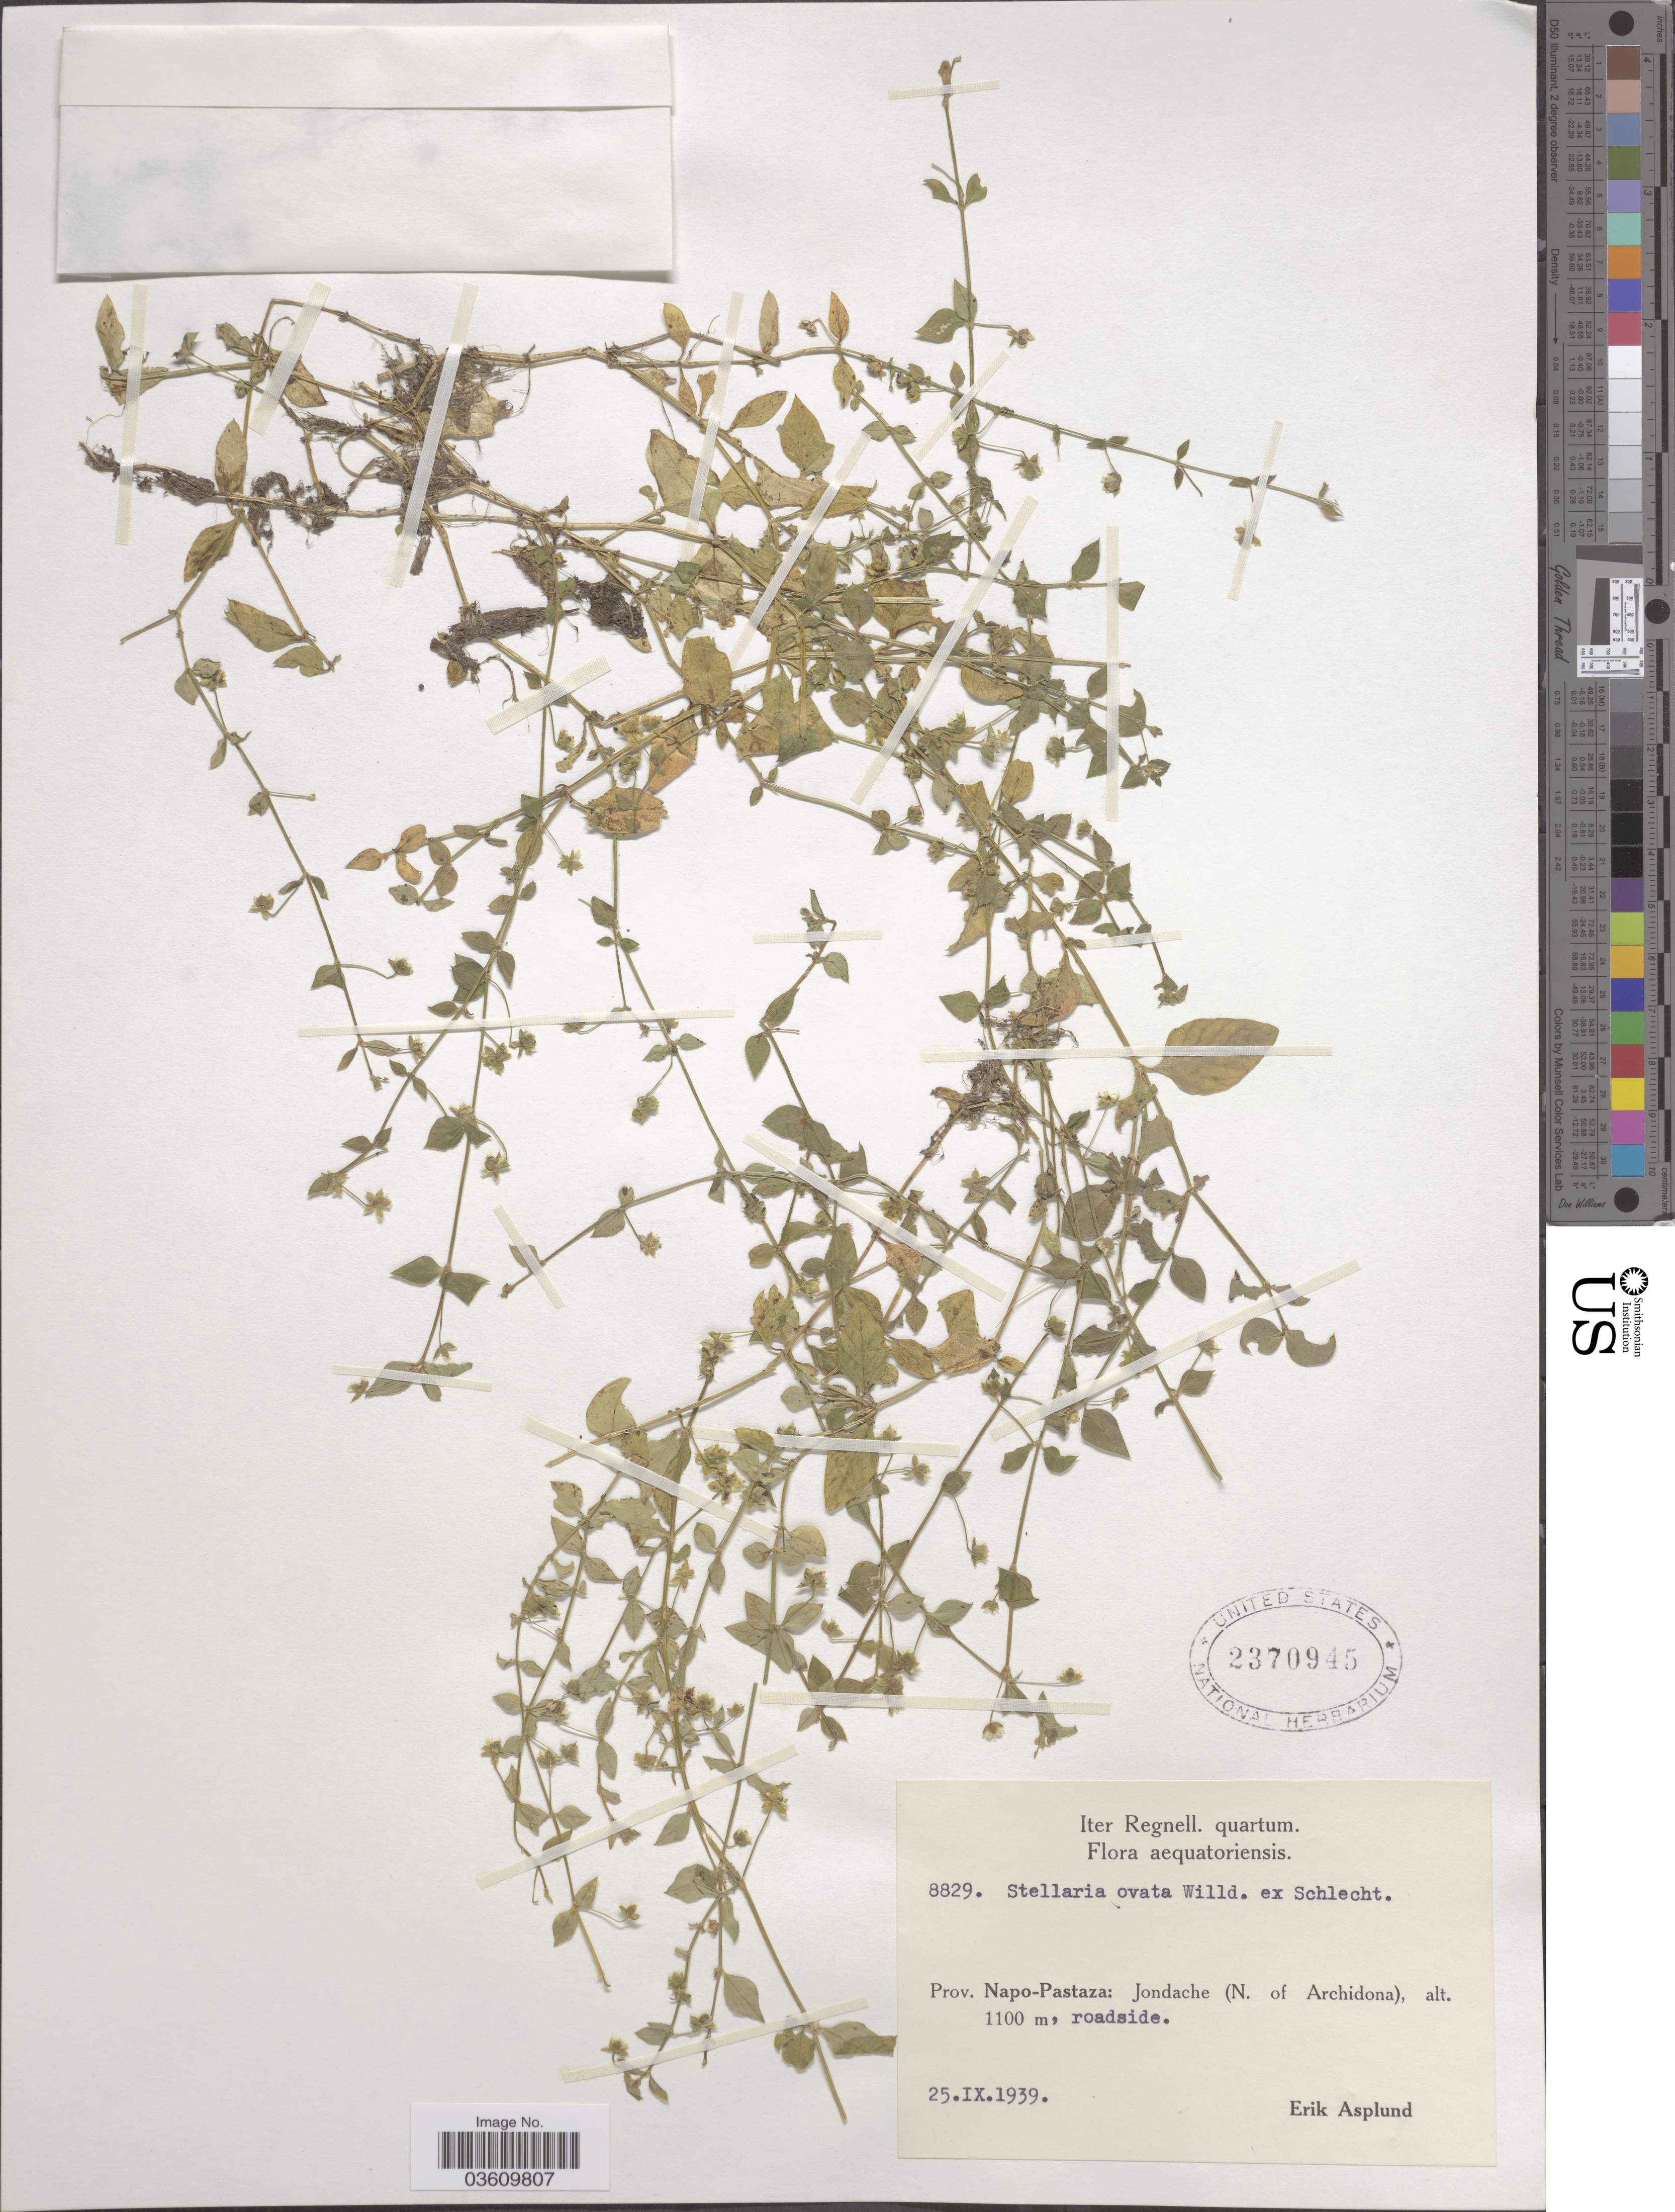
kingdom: Plantae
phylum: Tracheophyta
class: Magnoliopsida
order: Caryophyllales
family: Caryophyllaceae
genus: Stellaria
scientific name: Stellaria ovata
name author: Willd.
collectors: E. Asplund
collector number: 8829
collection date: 1939-09-25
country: Ecuador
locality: Aequatoriensis. Prov. Napo-Pastaza: Jondache (N. of Archidona).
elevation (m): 1100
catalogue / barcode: US 2370945